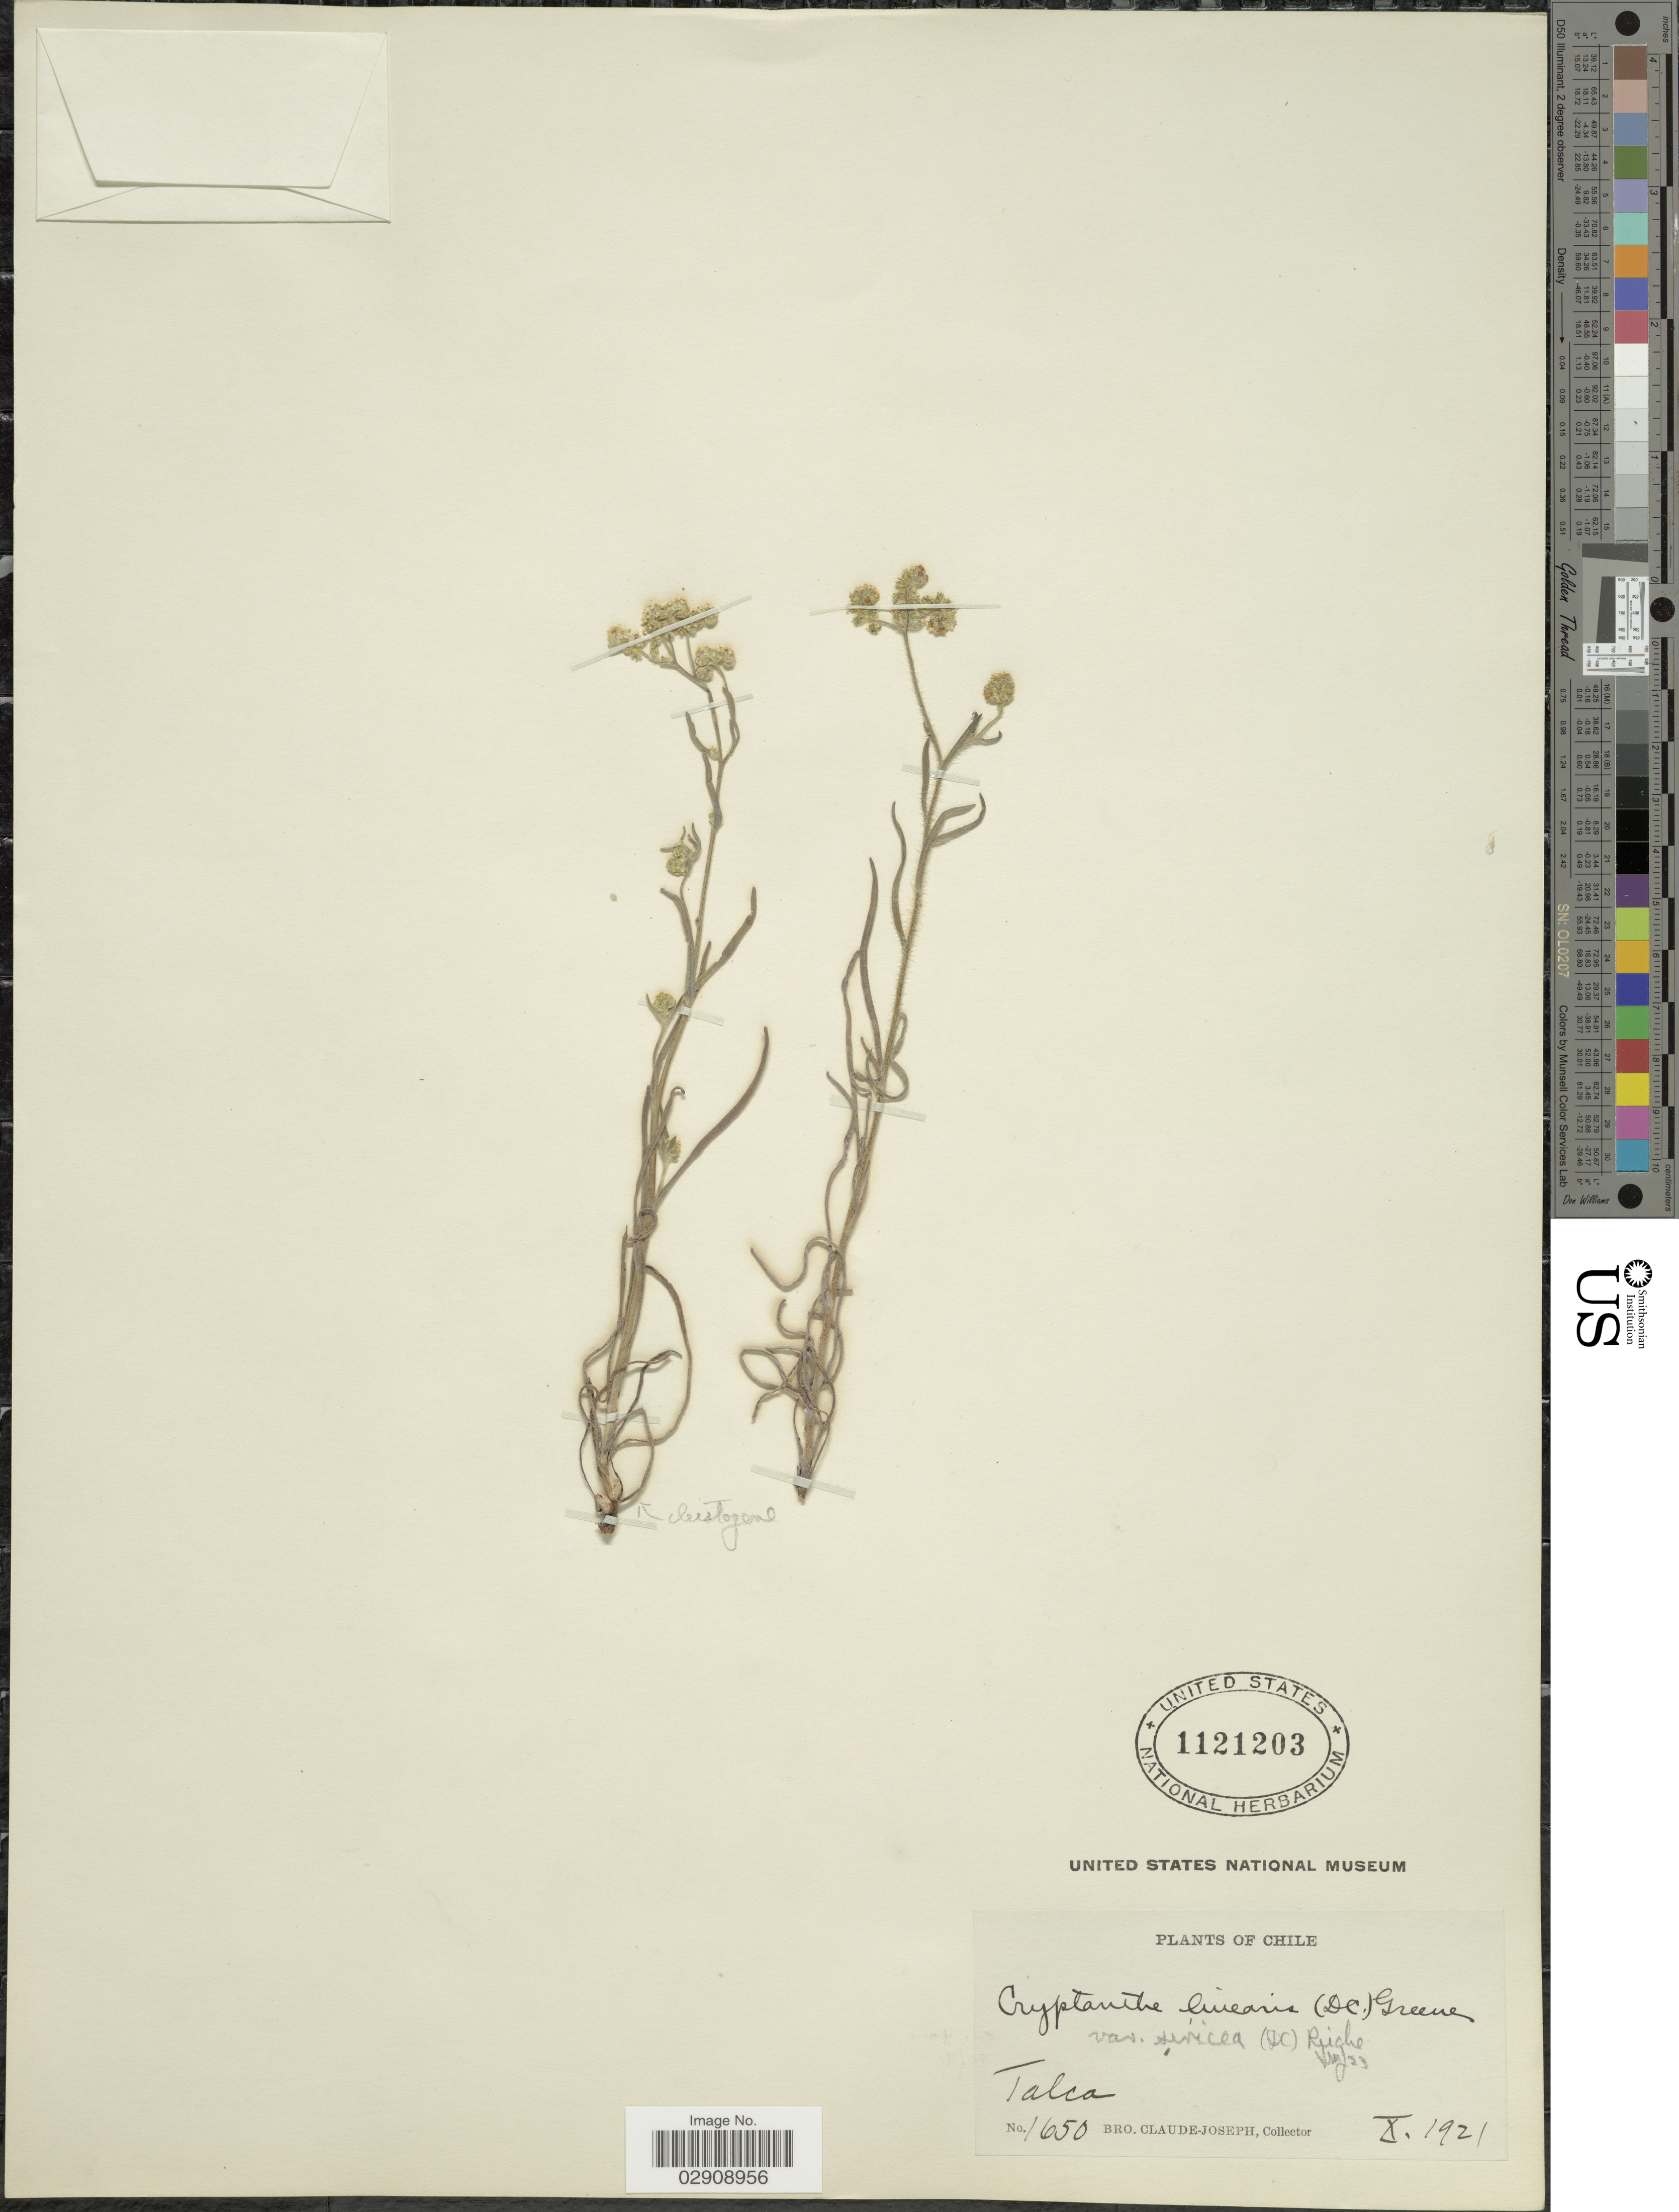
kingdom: Plantae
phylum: Tracheophyta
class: Magnoliopsida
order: Boraginales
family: Boraginaceae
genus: Cryptantha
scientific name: Cryptantha linearis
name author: (Colla) S.W. Greene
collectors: Bro. Claude-Joseph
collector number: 1650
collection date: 1921-10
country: Chile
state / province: Maule (VII)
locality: Talca. Chile.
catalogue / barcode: US 1121203